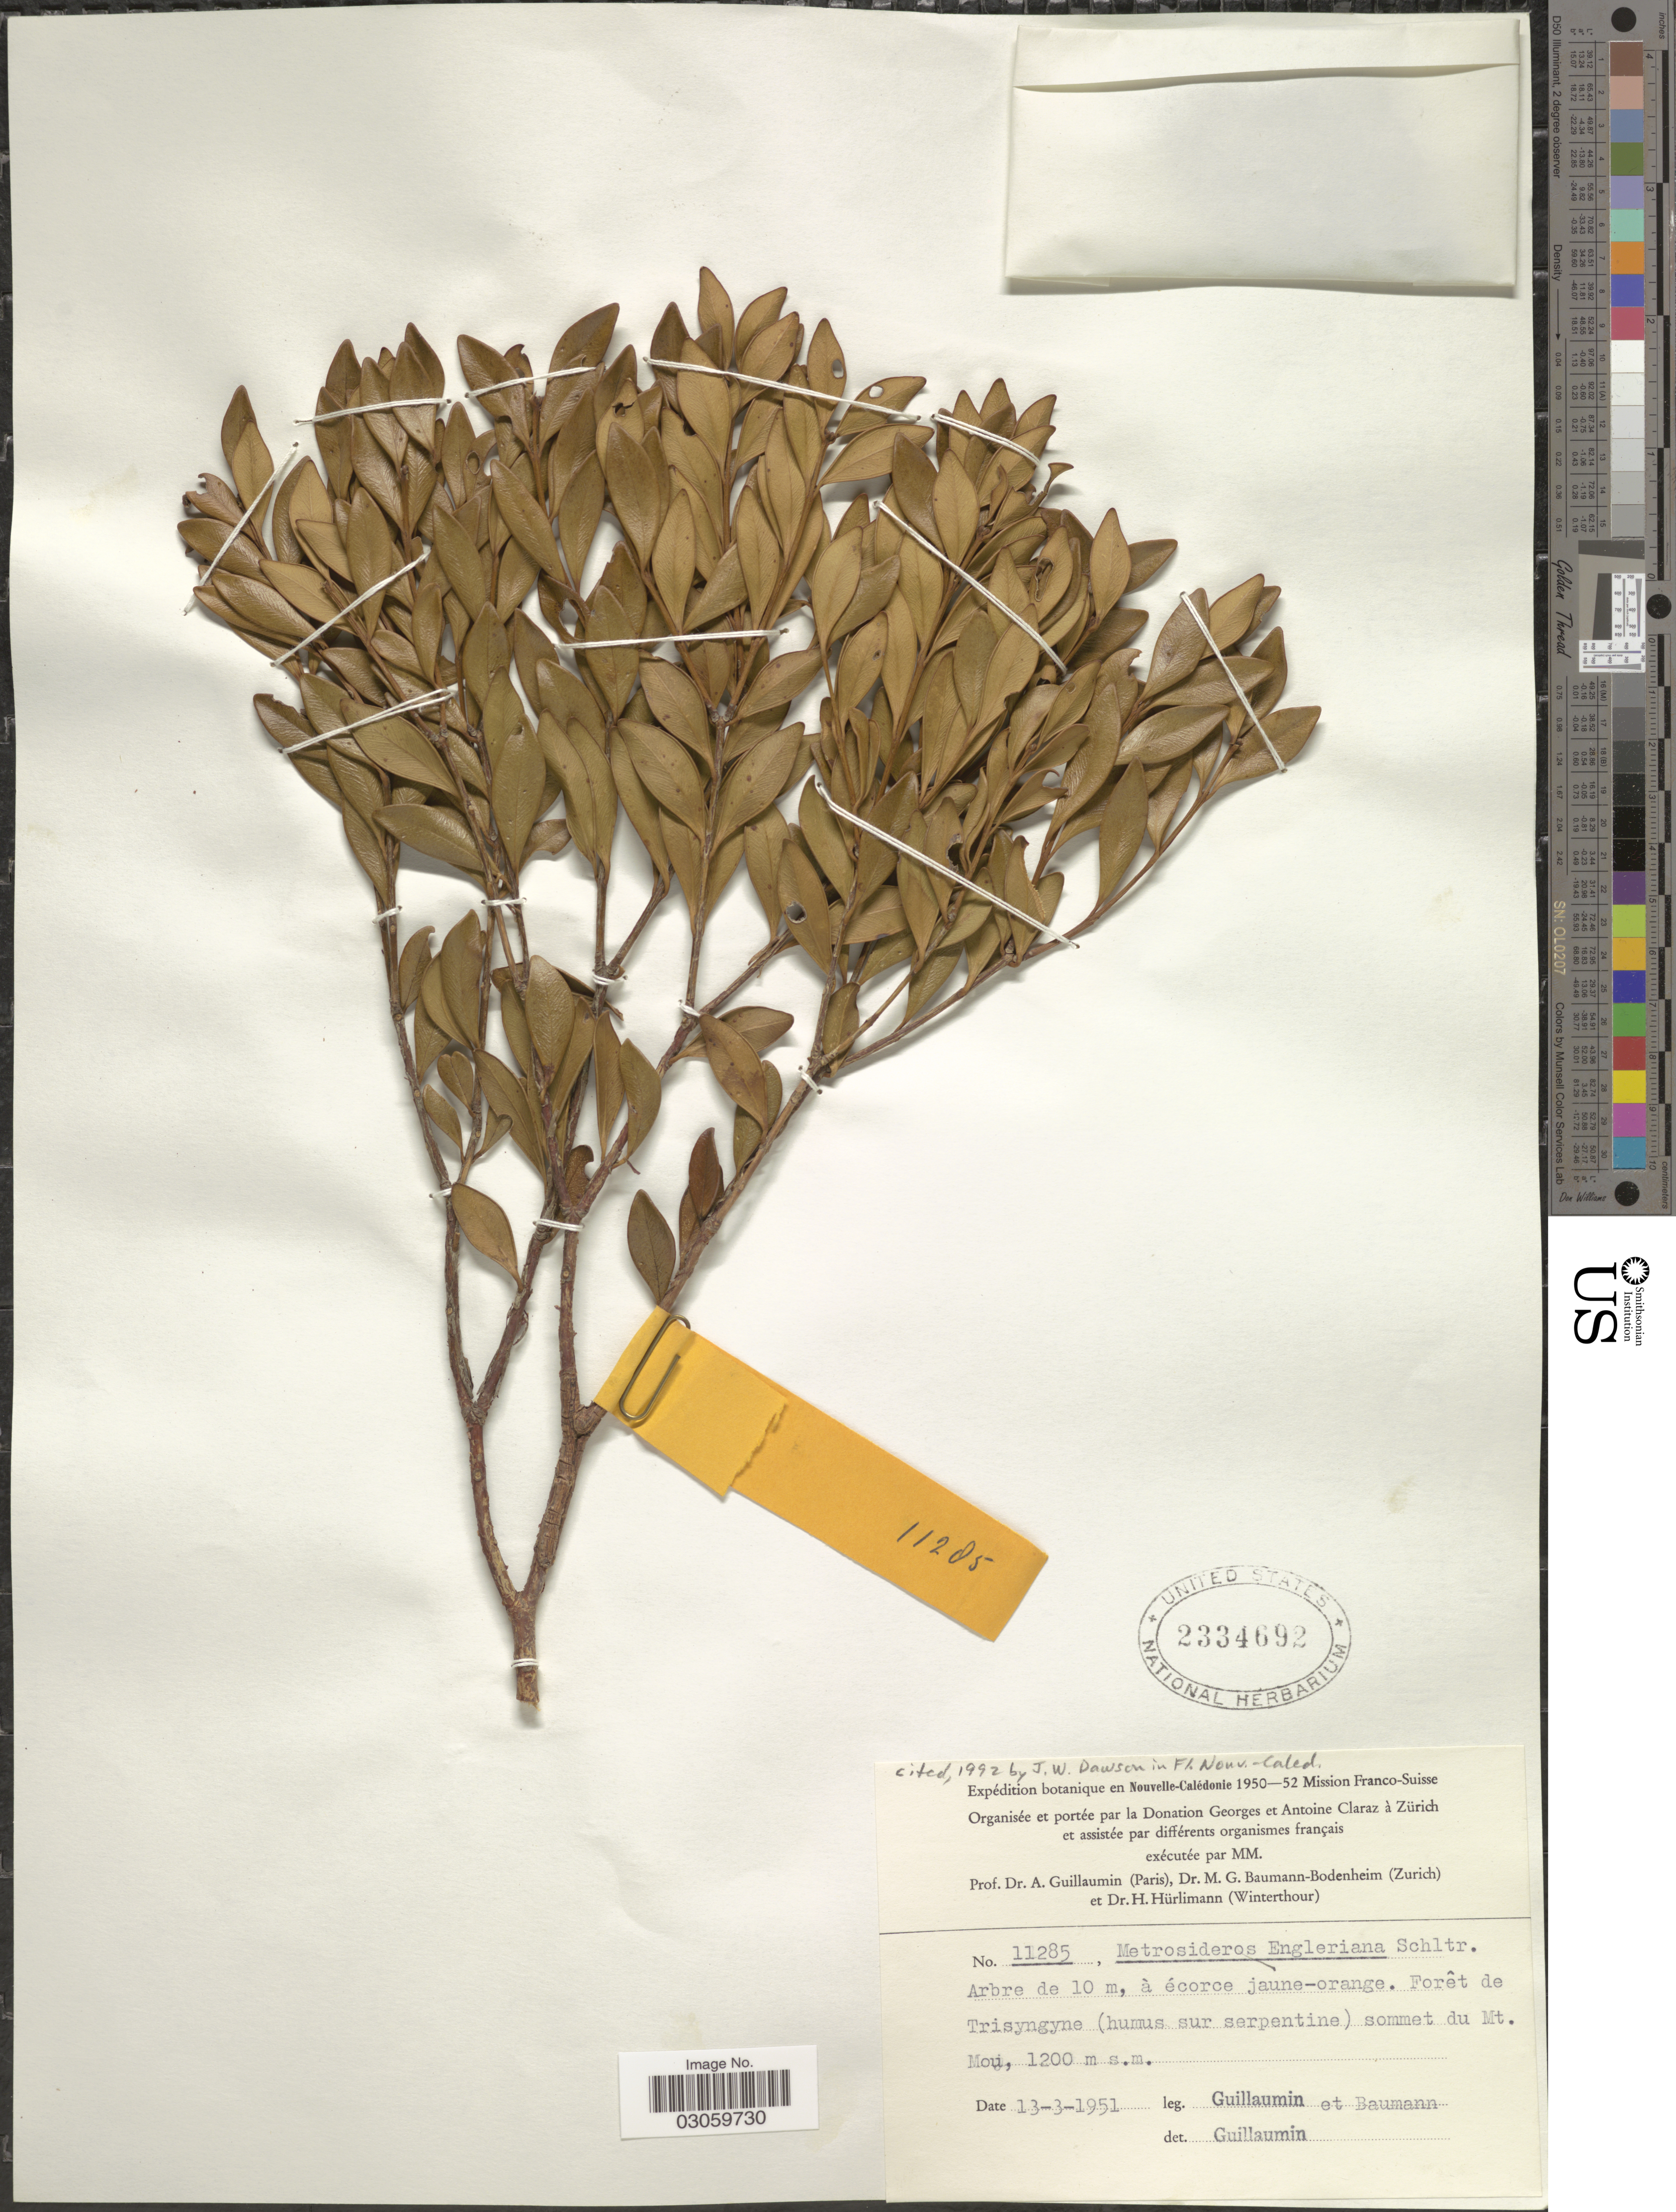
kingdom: Plantae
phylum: Tracheophyta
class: Magnoliopsida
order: Myrtales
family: Myrtaceae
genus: Metrosideros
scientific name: Metrosideros engleriana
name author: Schltr.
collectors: A. Guillaumin & M. G. Baumann-Bodenheim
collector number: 11285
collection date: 1951-03-13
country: New Caledonia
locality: Nouvelle-Calédonie. Forêt de Trisyngyne (humus sur serpentine) sommet du Mt. Mou.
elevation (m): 1200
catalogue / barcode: US 2334692